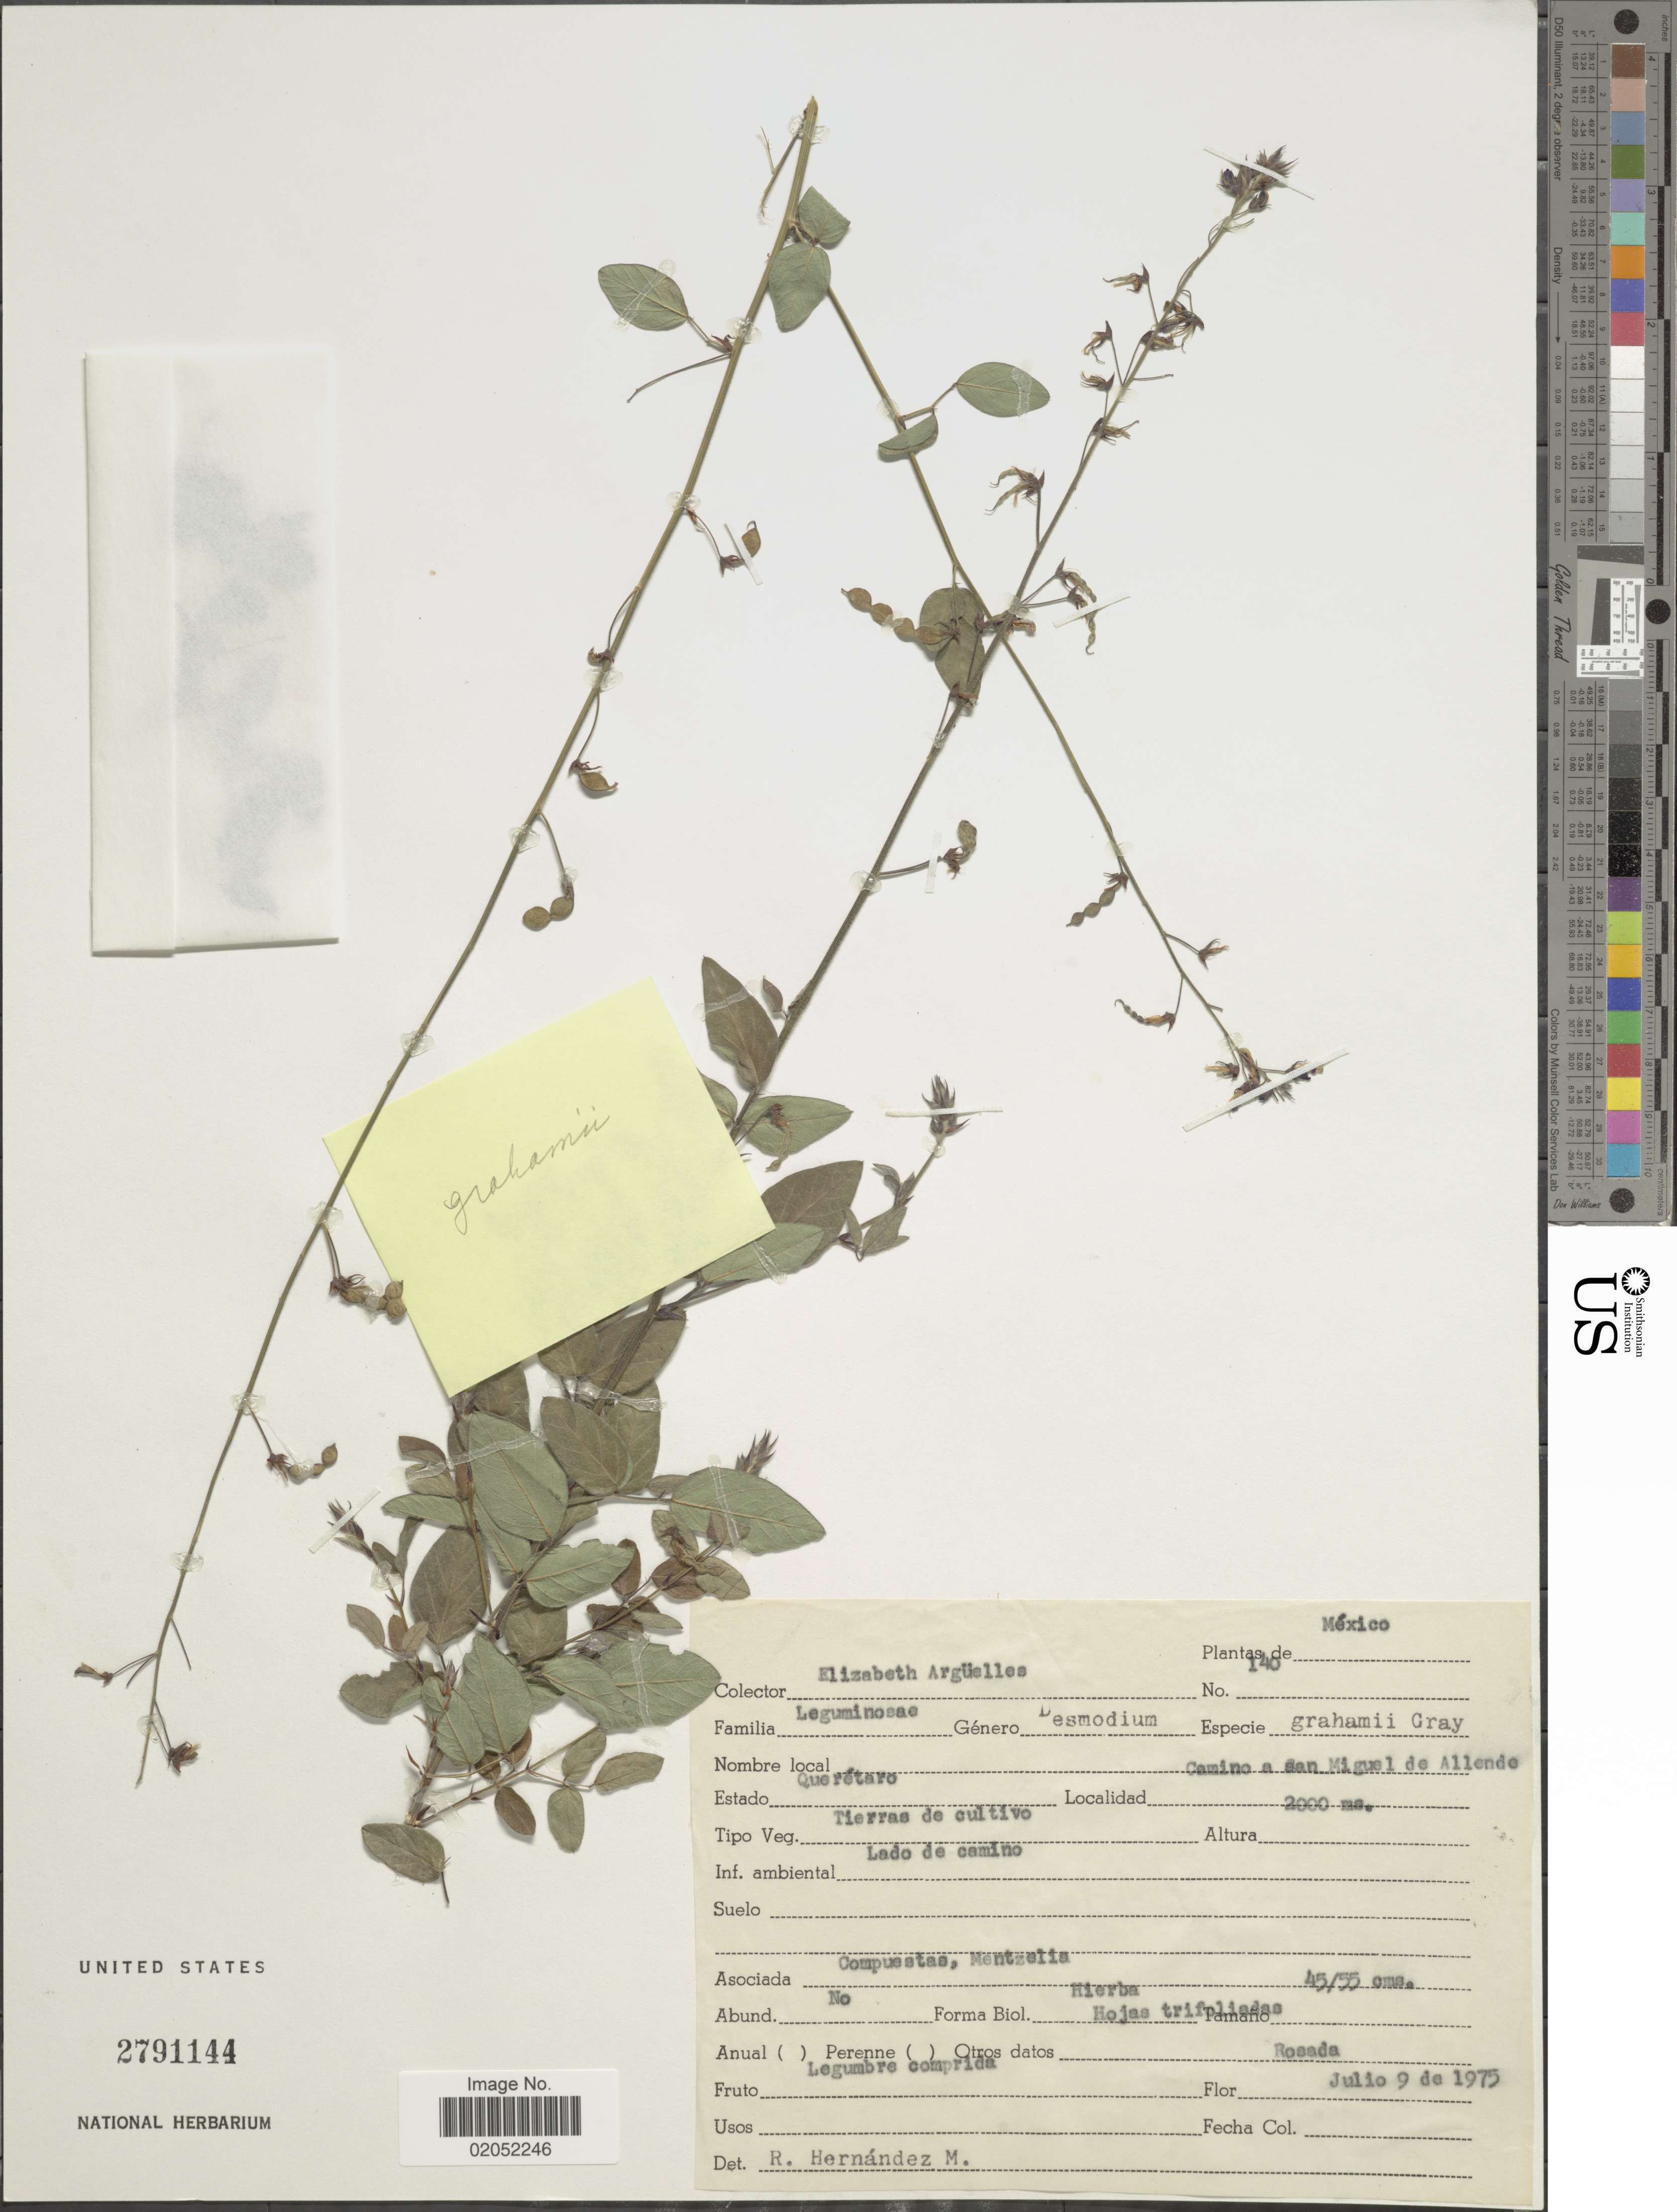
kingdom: Plantae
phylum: Tracheophyta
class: Magnoliopsida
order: Fabales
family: Fabaceae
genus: Desmodium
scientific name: Desmodium grahamii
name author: A. Gray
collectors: E. Arguelles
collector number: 140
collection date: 1975-07-09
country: Mexico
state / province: Querétaro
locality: Mexico. Queretaro, Camino a san Miguel de Allende.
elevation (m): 2000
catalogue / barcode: US 2791144